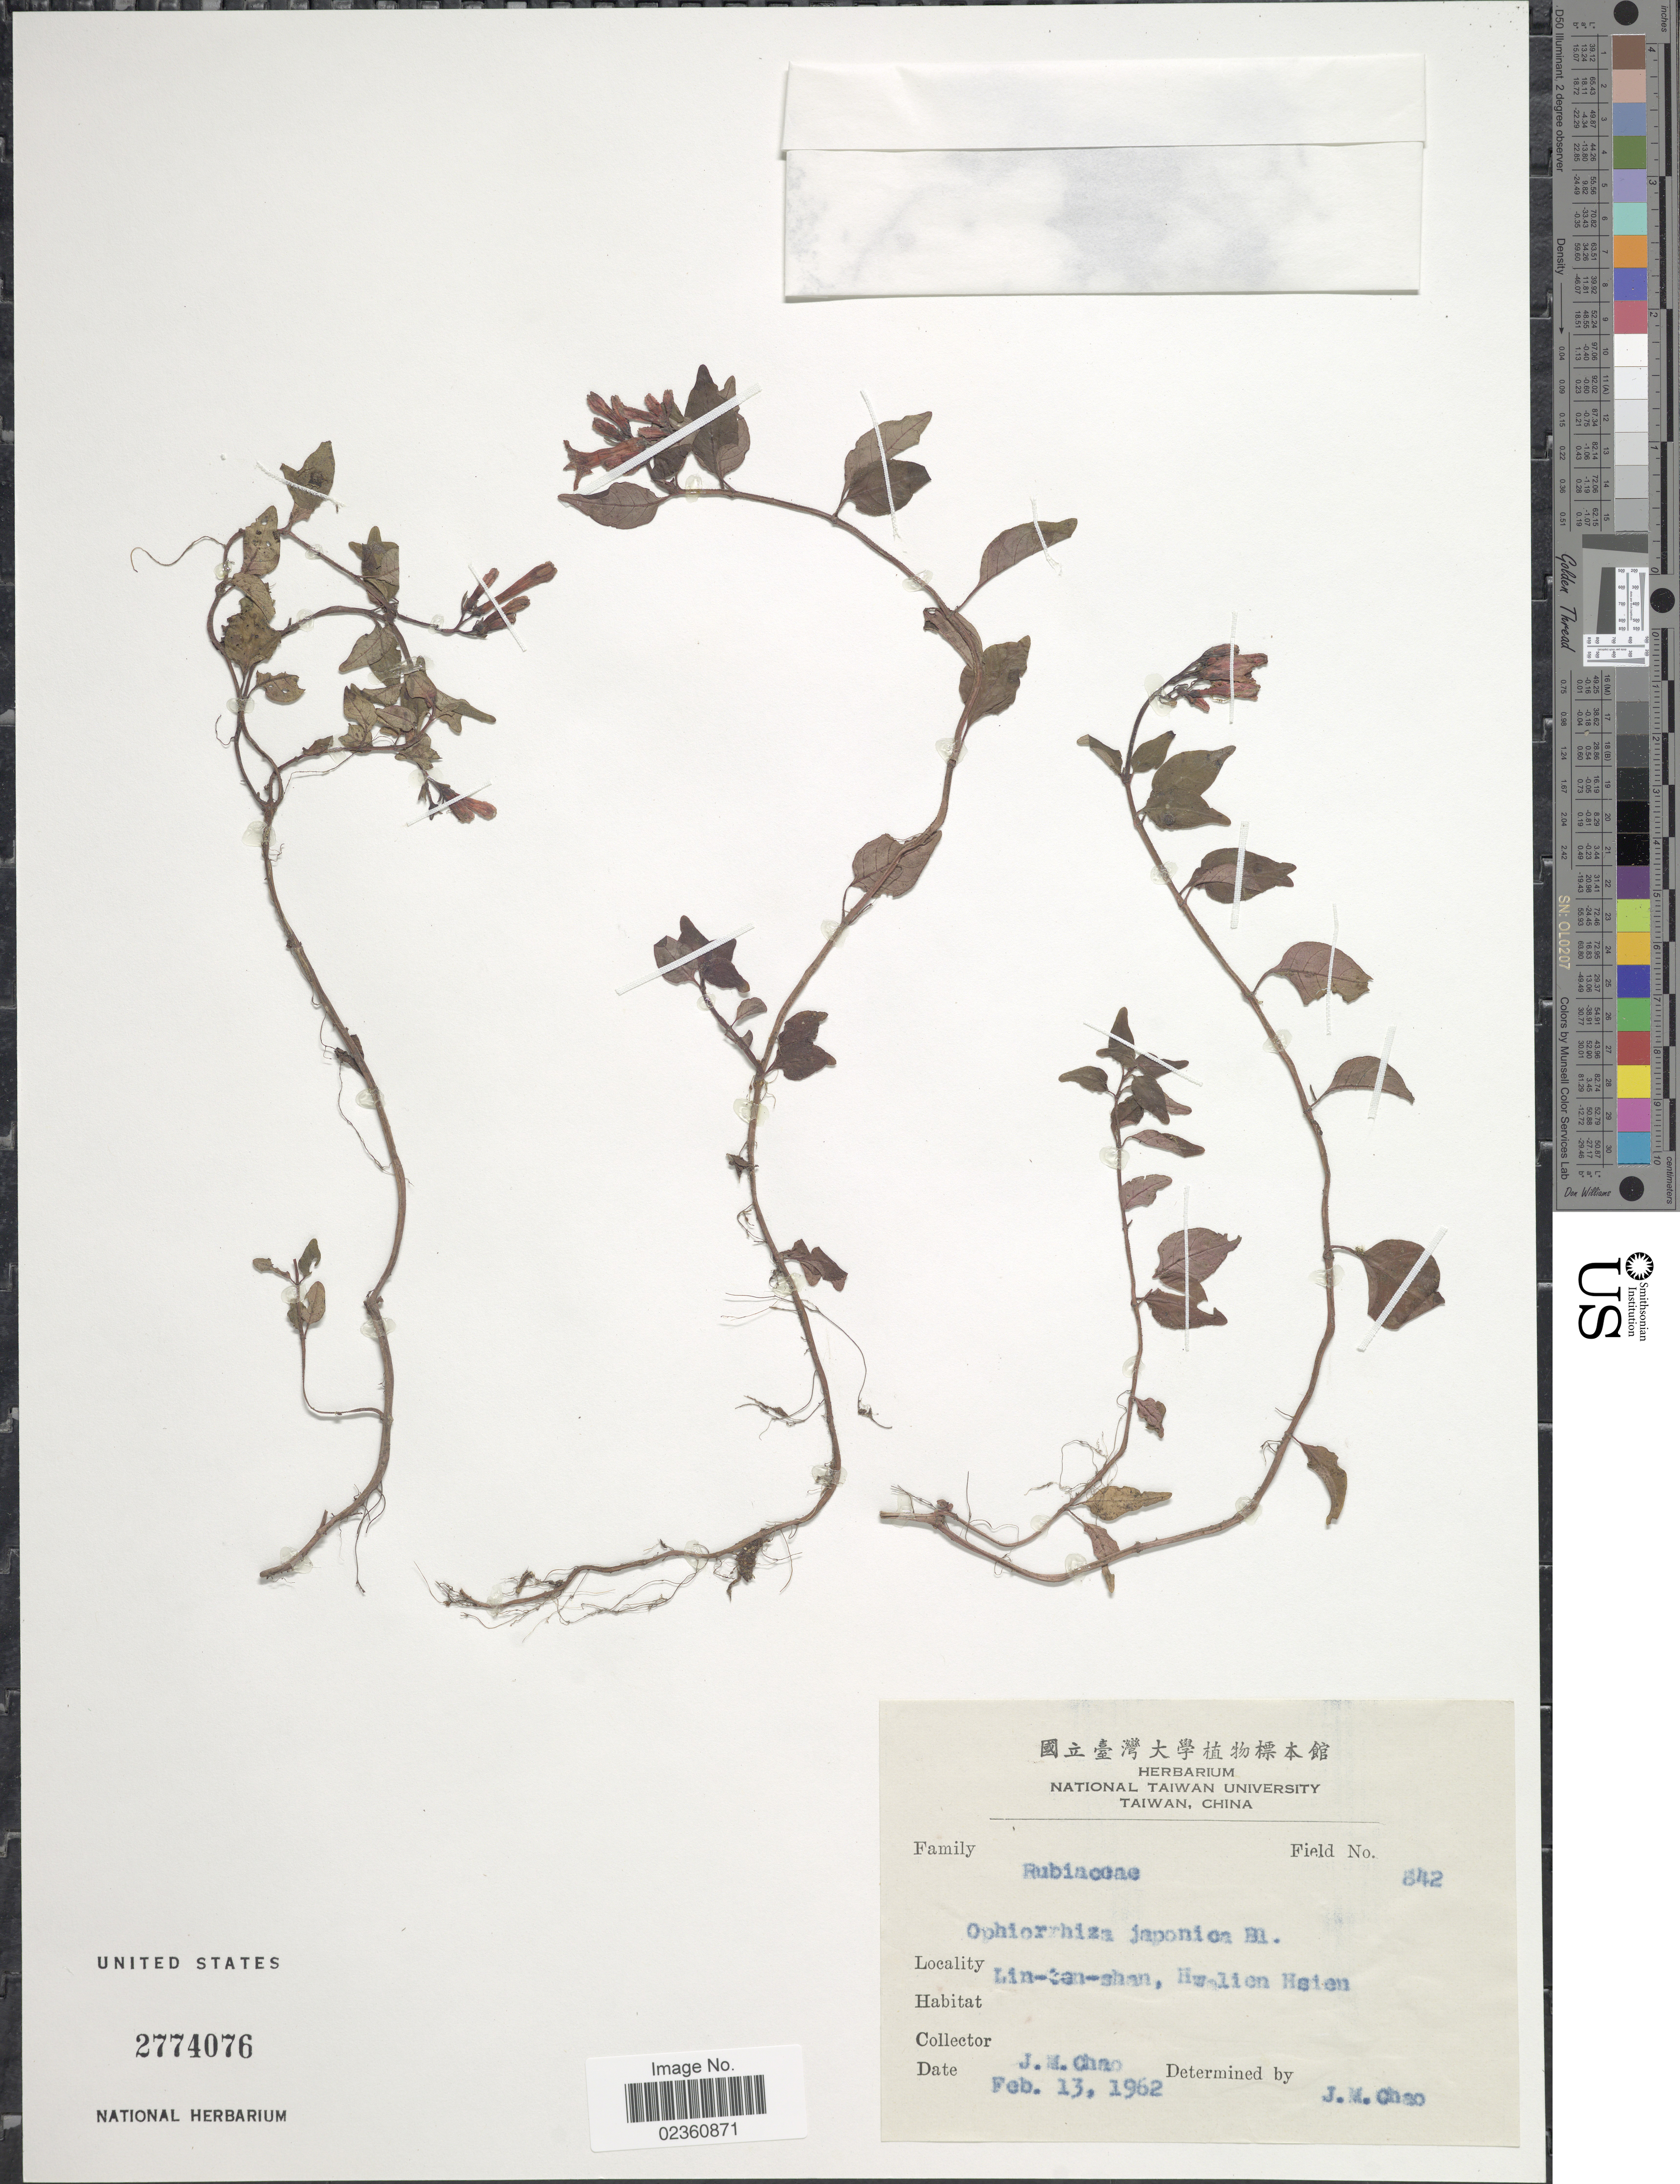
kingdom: Plantae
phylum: Tracheophyta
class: Magnoliopsida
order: Gentianales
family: Rubiaceae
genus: Ophiorrhiza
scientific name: Ophiorrhiza japonica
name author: Blume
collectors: J. Chao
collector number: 842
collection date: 1962-02-13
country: Taiwan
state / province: Hualien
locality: Lin-tan-shan, Hualien Hsien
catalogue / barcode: US 2774076